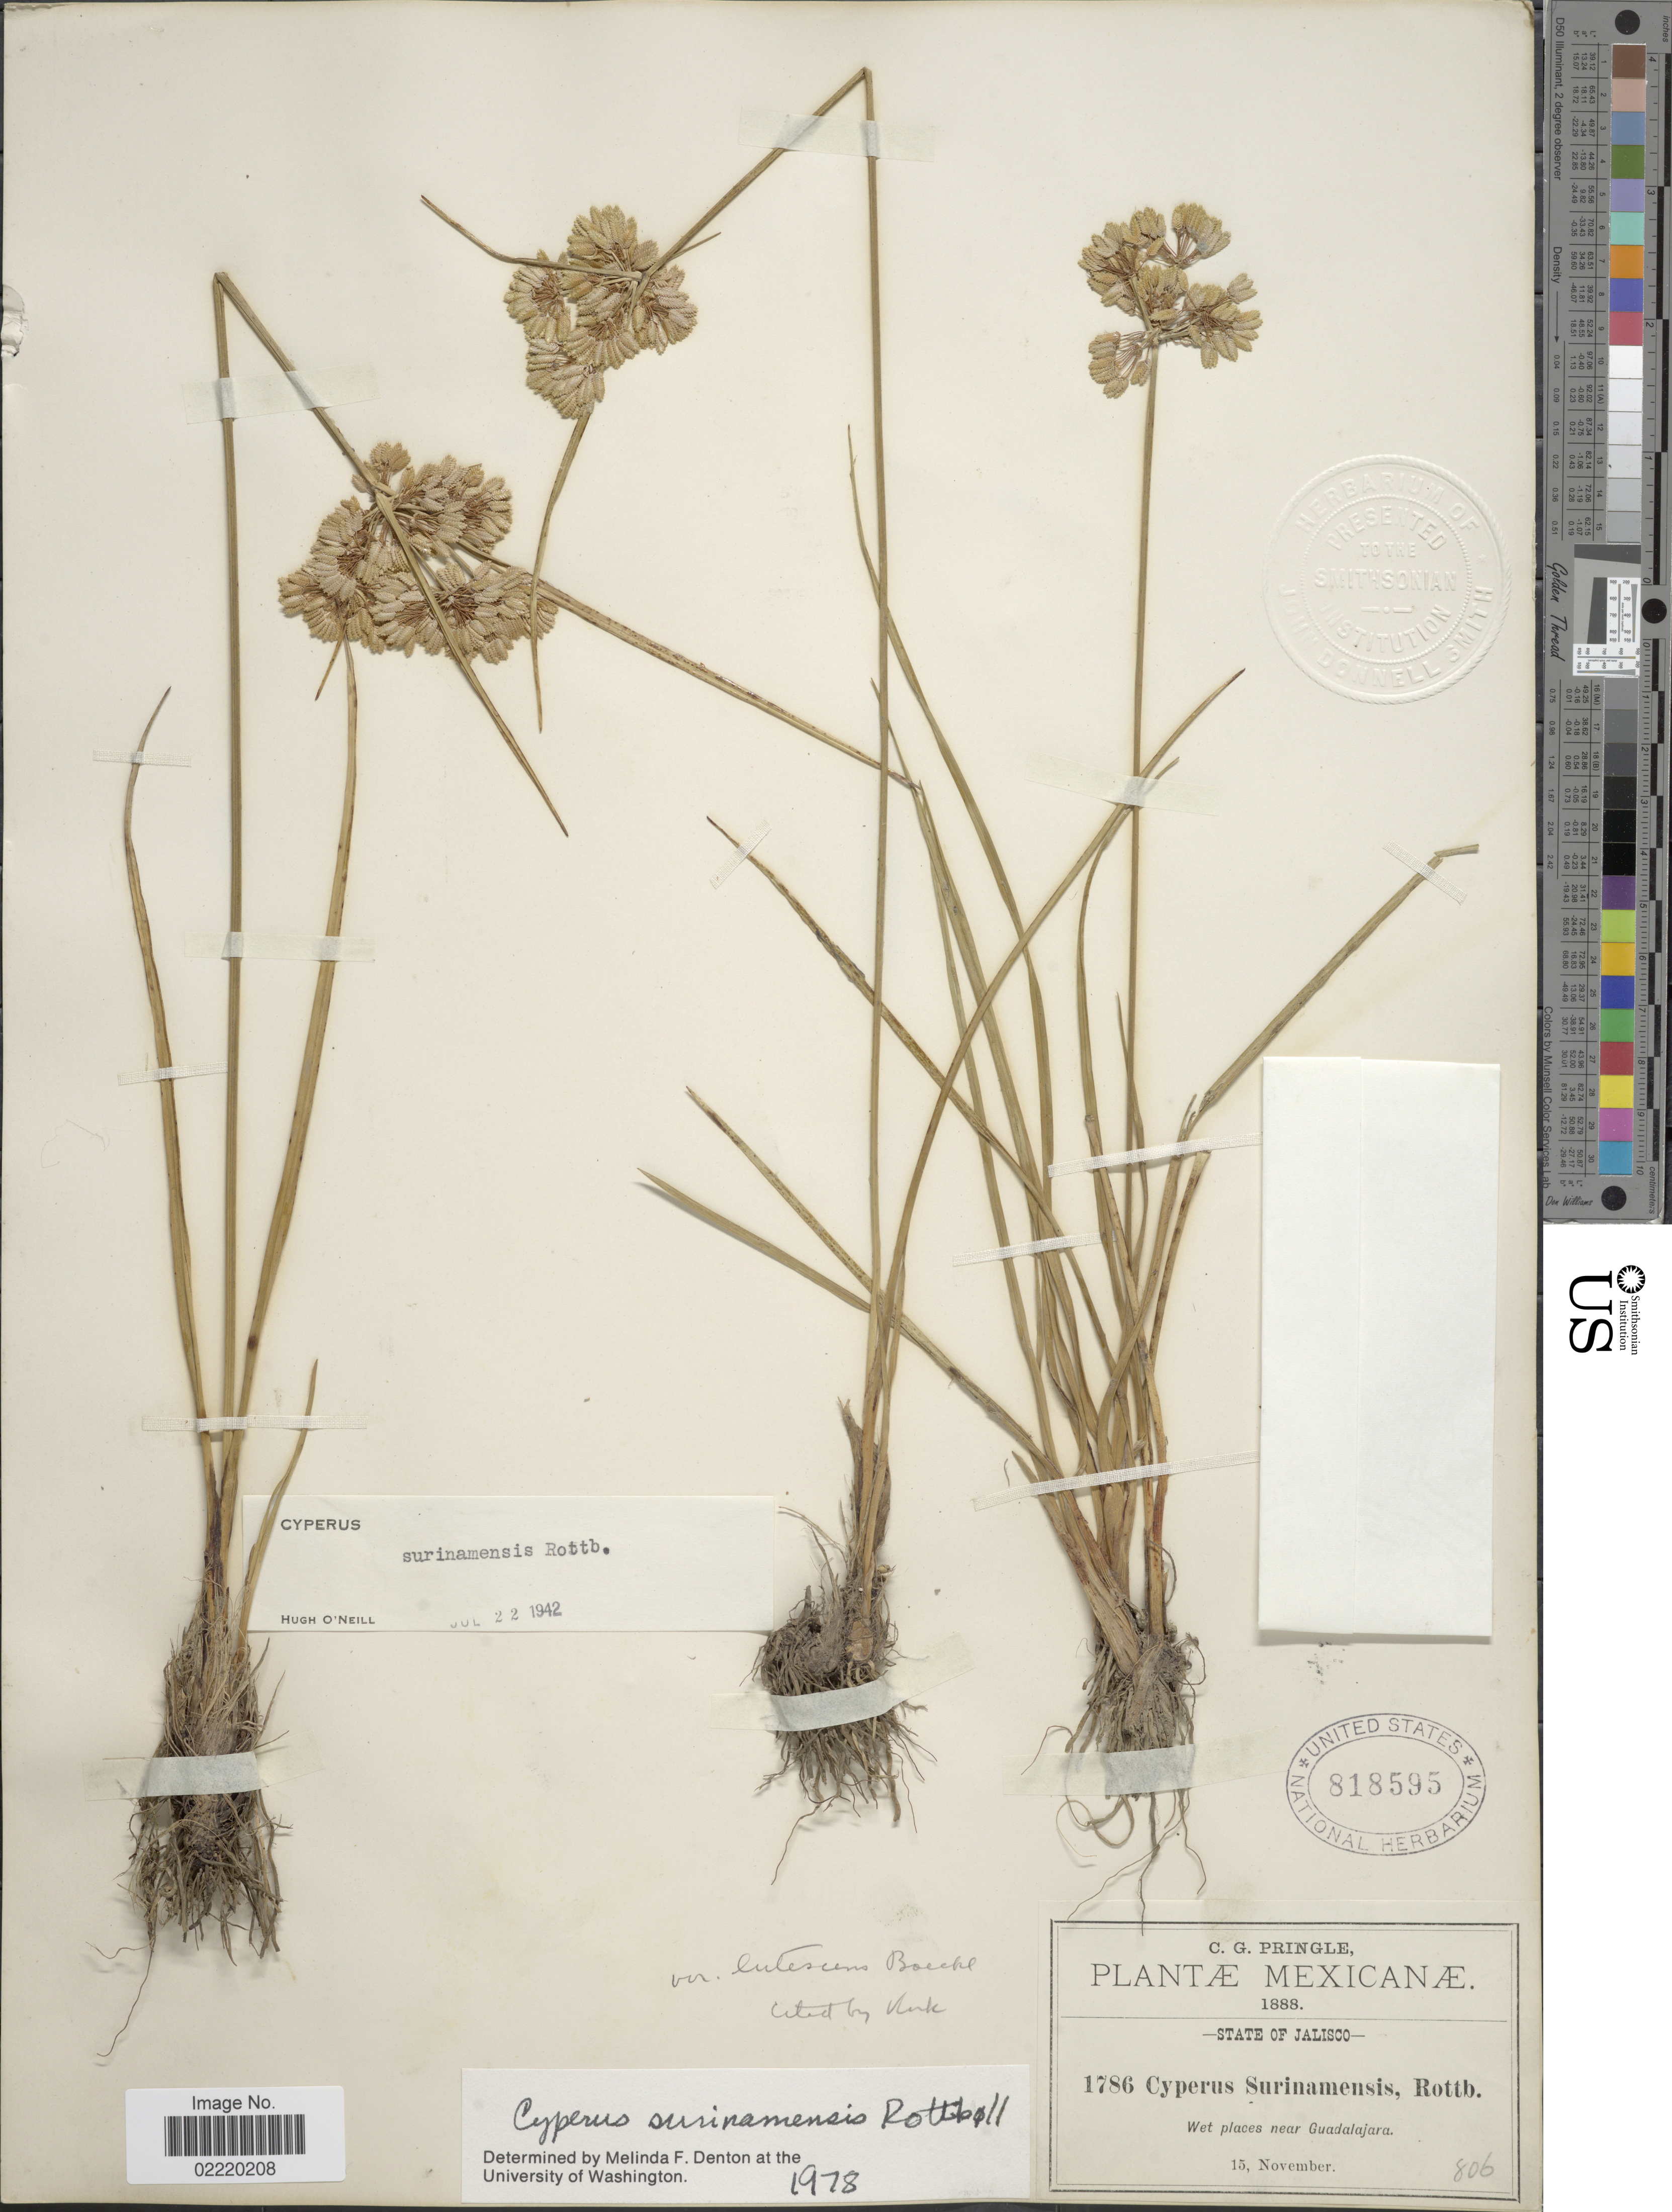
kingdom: Plantae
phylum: Tracheophyta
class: Liliopsida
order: Poales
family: Cyperaceae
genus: Cyperus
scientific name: Cyperus surinamensis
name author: Rottb.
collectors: C. G. Pringle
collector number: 1786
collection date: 1888-11-15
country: Mexico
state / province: Jalisco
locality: Wet places near Guadalajara.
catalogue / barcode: US 818595